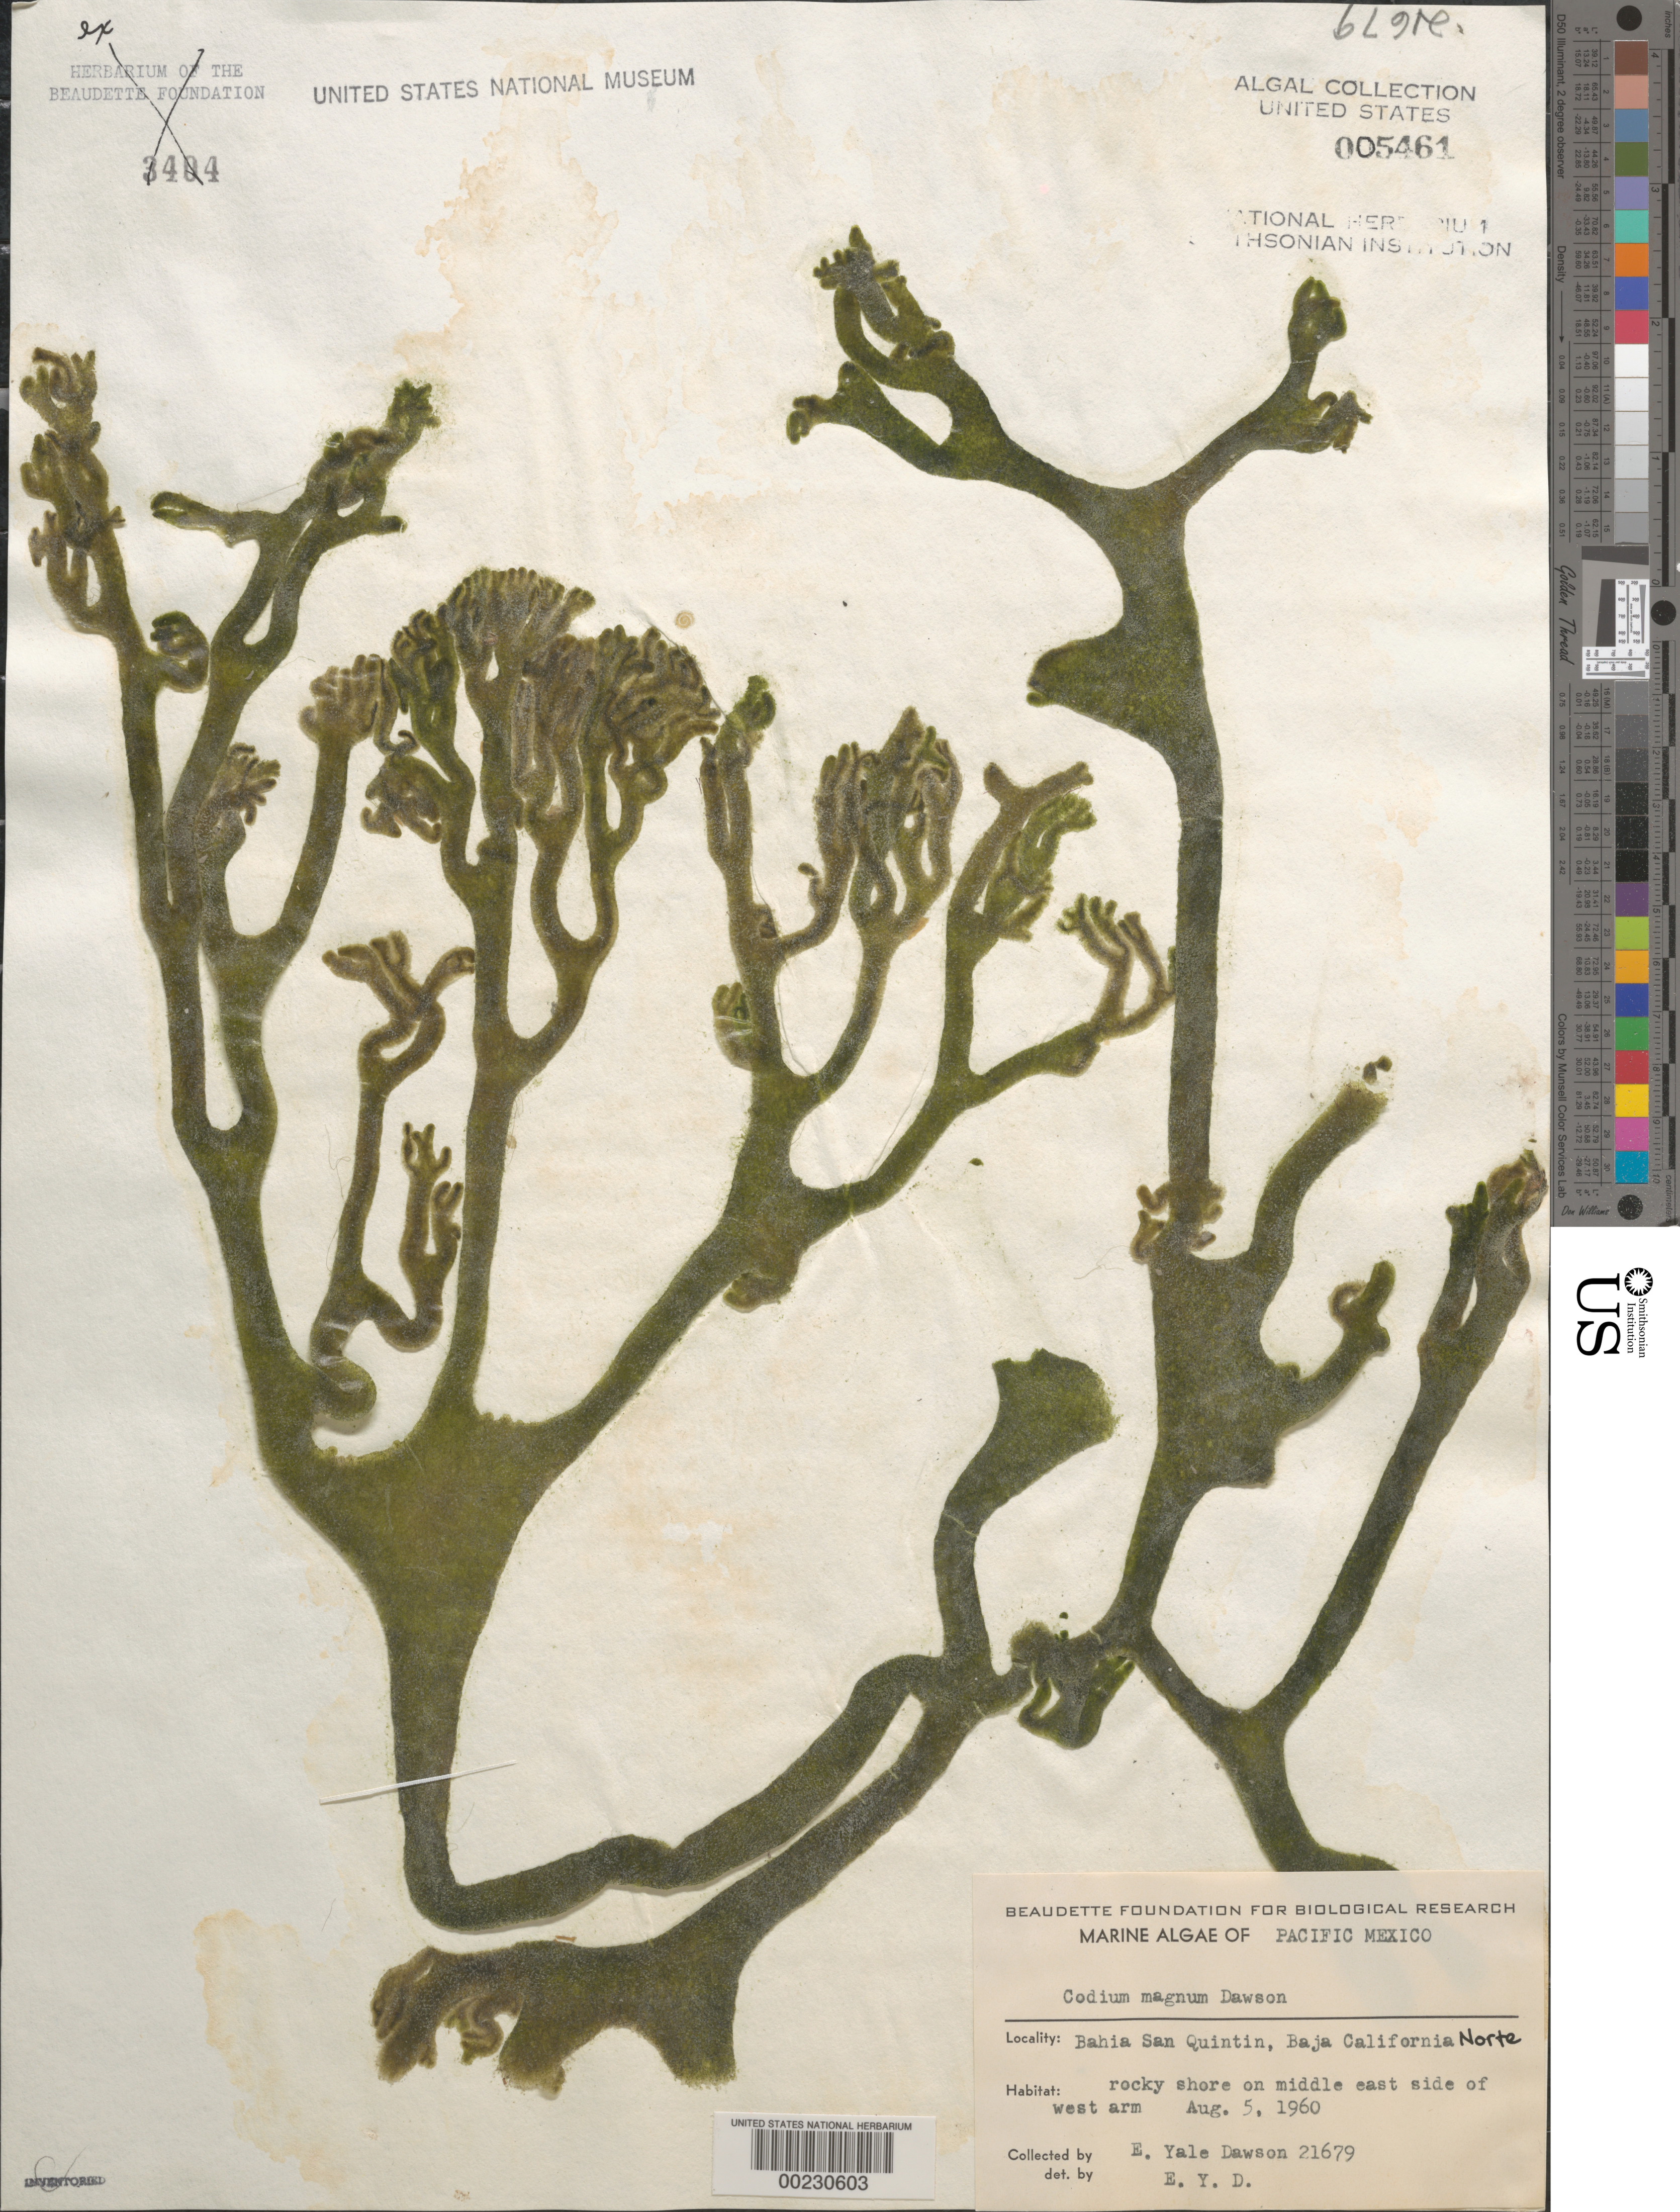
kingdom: Plantae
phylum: Chlorophyta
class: Ulvophyceae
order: Bryopsidales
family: Codiaceae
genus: Codium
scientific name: Codium amplivesiculatum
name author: Setch. & N.L. Gardner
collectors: E. Y. Dawson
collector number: EYD 21679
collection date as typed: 05 Aug 1960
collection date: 1960-08-05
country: Mexico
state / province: Baja California Norte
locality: Bahia San Quintin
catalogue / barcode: US 5461